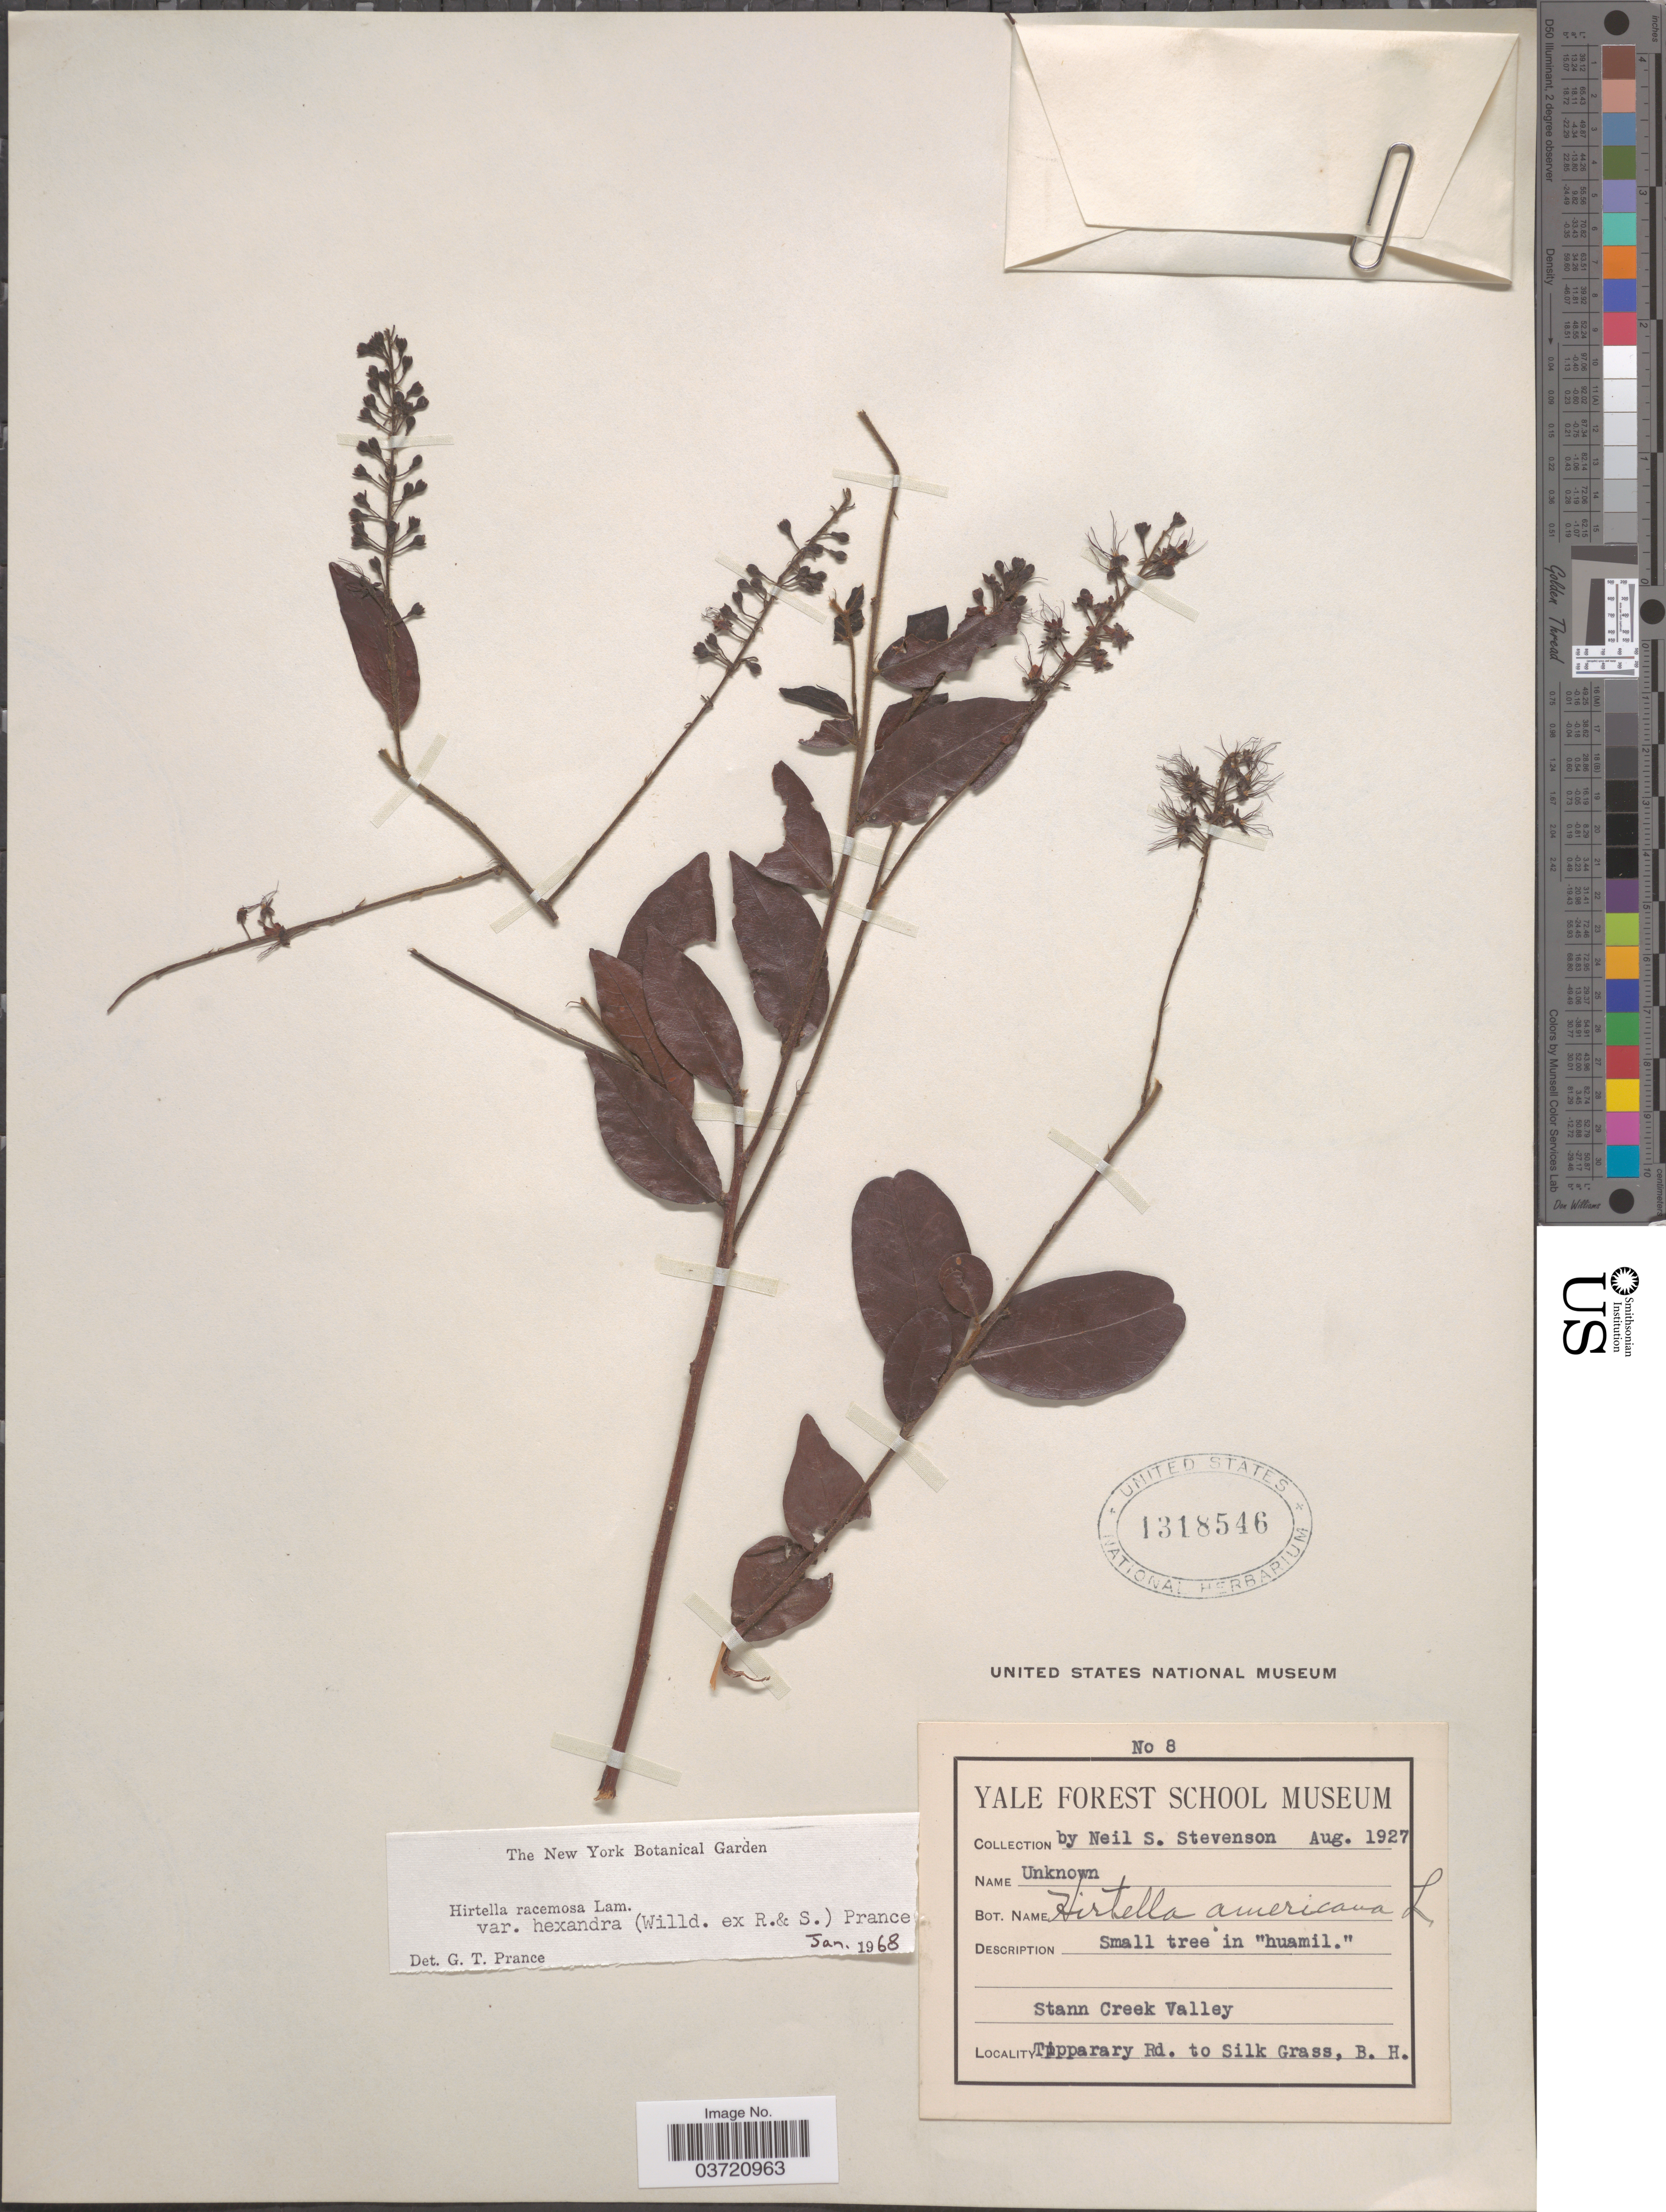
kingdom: Plantae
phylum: Tracheophyta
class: Magnoliopsida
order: Malpighiales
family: Chrysobalanaceae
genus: Hirtella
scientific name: Hirtella racemosa var. hexandra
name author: (Willd. ex Roem. & Schult.) Prance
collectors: N. Stevenson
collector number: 8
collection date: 1927-08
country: Belize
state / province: Stann Creek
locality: Stann Creek Valley. Tipparary Rd. to Silk Grass, B. H.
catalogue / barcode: US 1318546